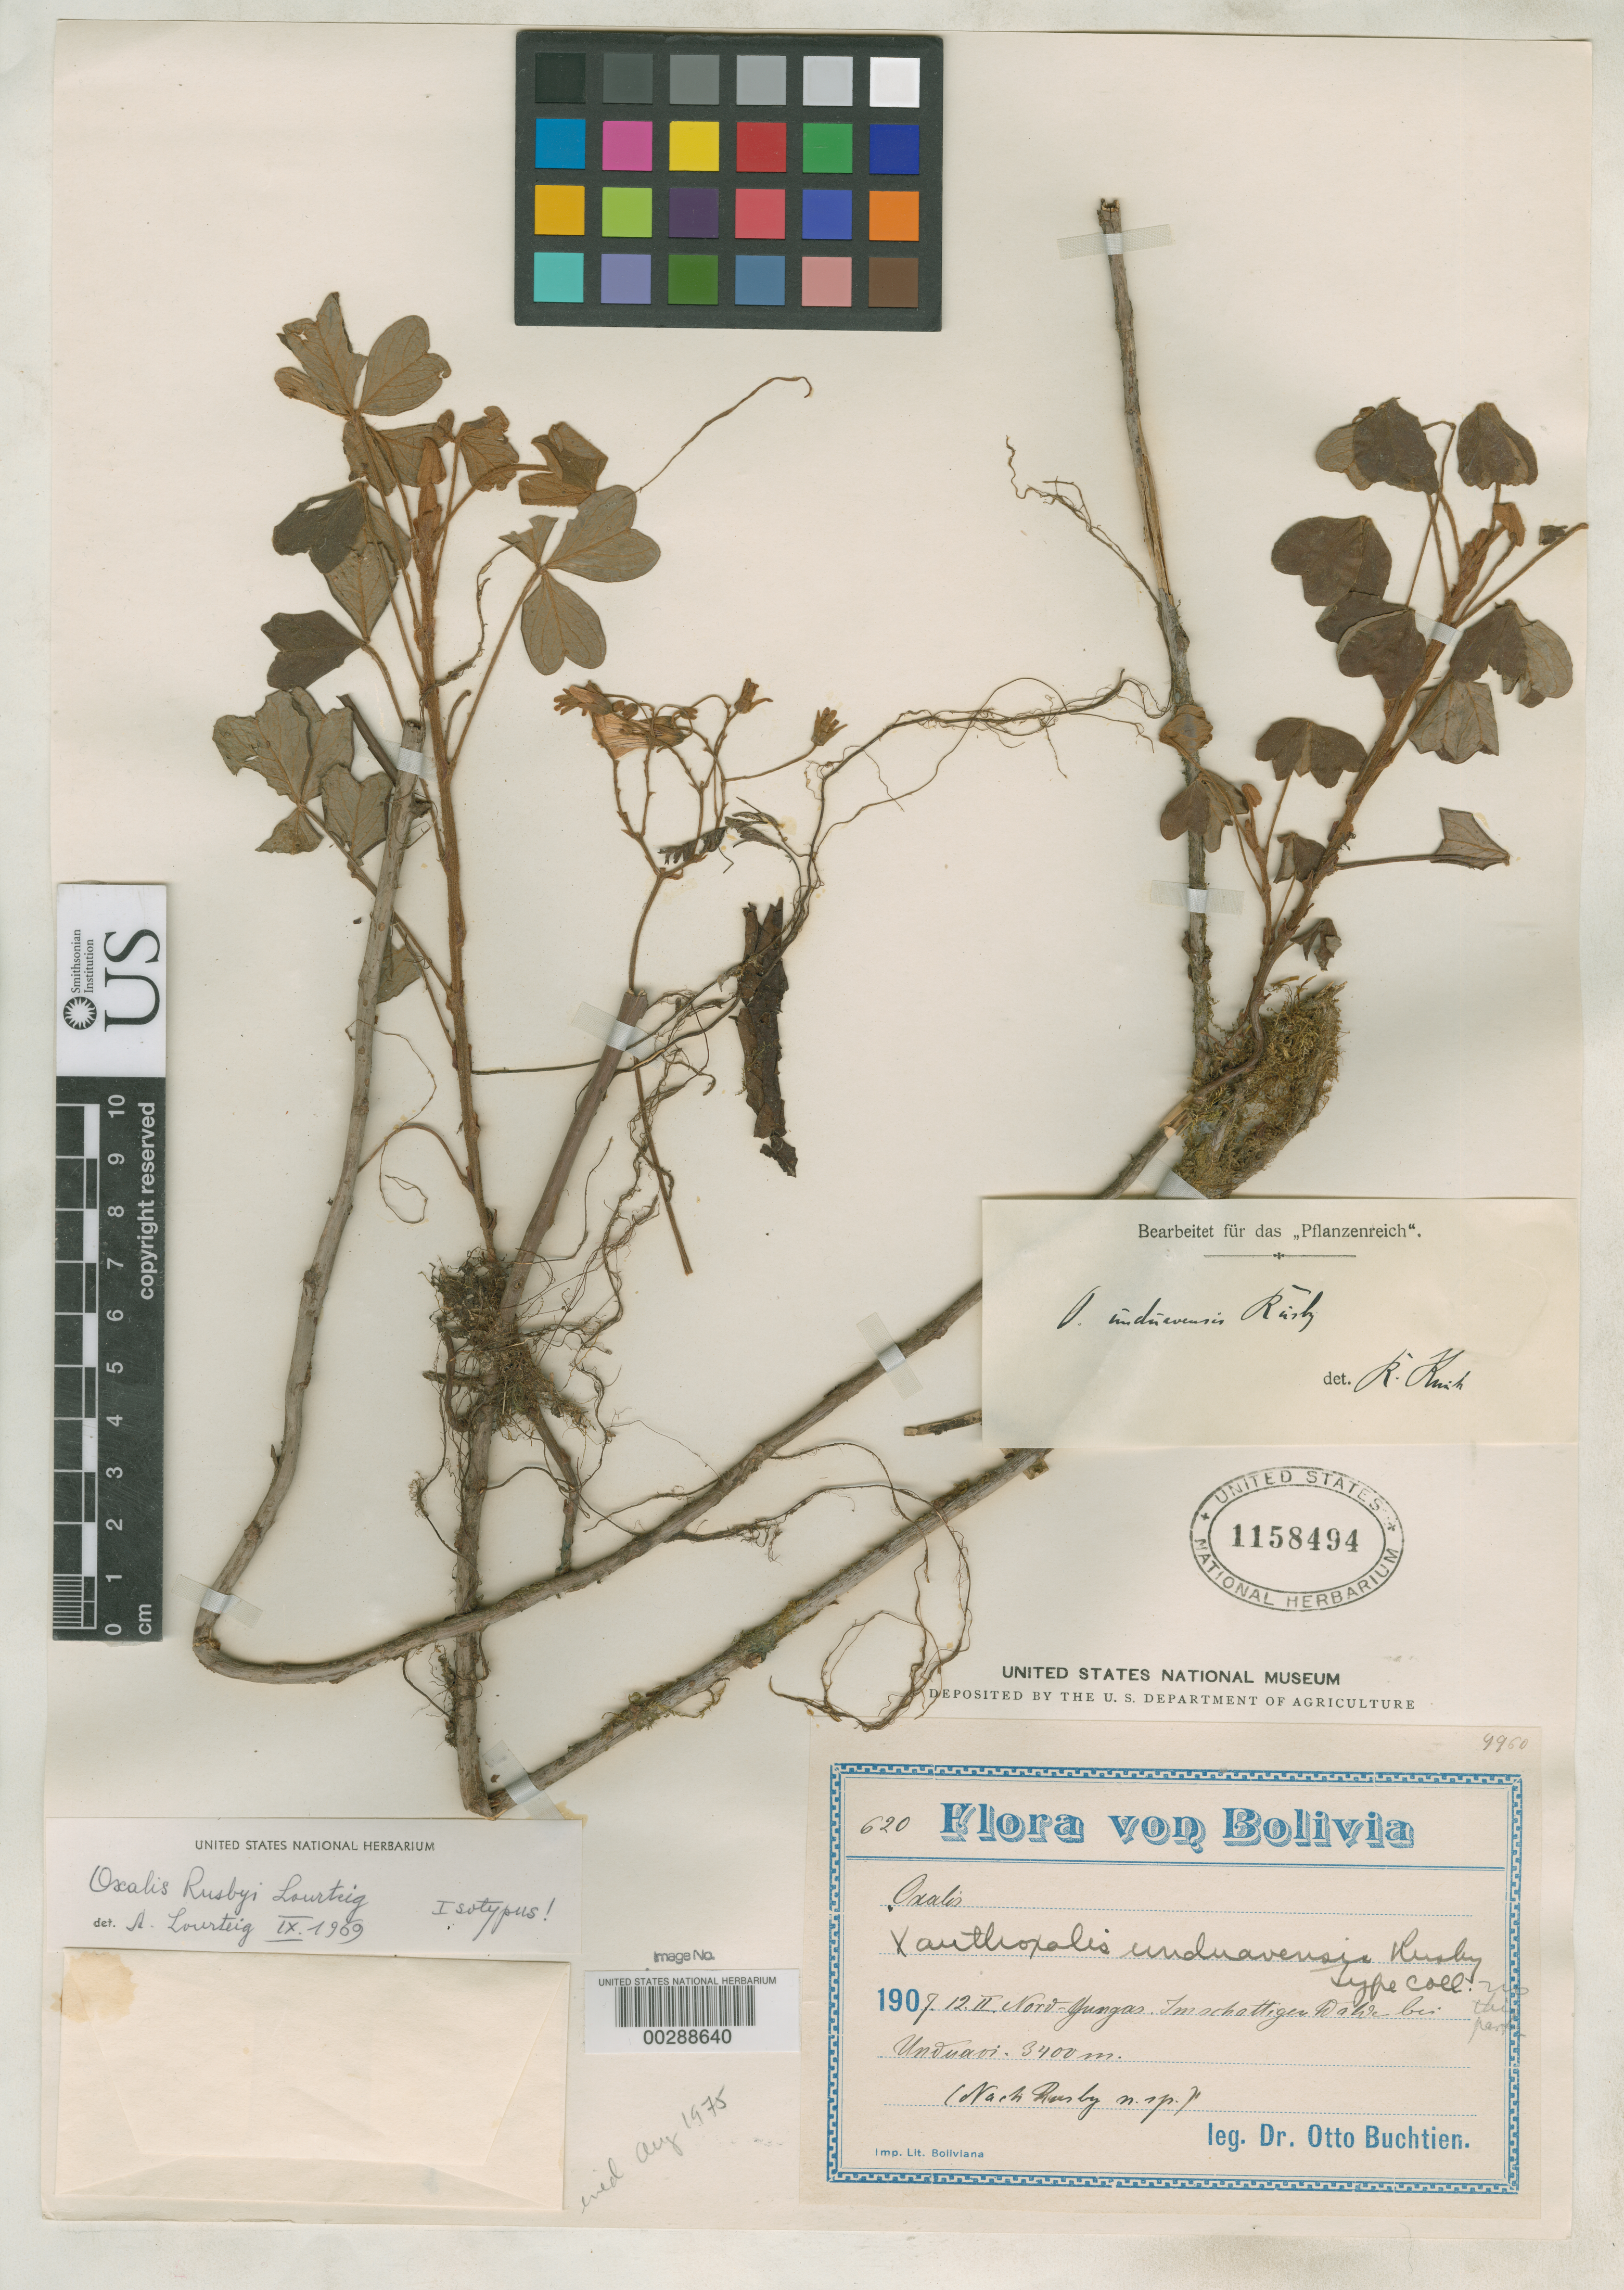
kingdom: Plantae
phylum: Tracheophyta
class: Magnoliopsida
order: Oxalidales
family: Oxalidaceae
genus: Oxalis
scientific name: Oxalis rusbyi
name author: Lourteig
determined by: Lourteig, A.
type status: Isotype; Possible Syntype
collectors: O. Buchtien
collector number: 620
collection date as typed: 02 Dec 1907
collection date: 1907-12-02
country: Bolivia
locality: Nord Yungas, Unduavi.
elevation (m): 3400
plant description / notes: Typification of Xanthoxalis unduavensis confusing; "duplicates" of both numbers cited in protologue (620 & 621) were apparently made on different dates, possibly mixed collections. Other syntypes of Xanthoxalis unduavensis Rusby filed separately under that name.; Also a [possible] syntype of Xanthoxalis unduavensis Rusby.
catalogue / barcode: US 1158494